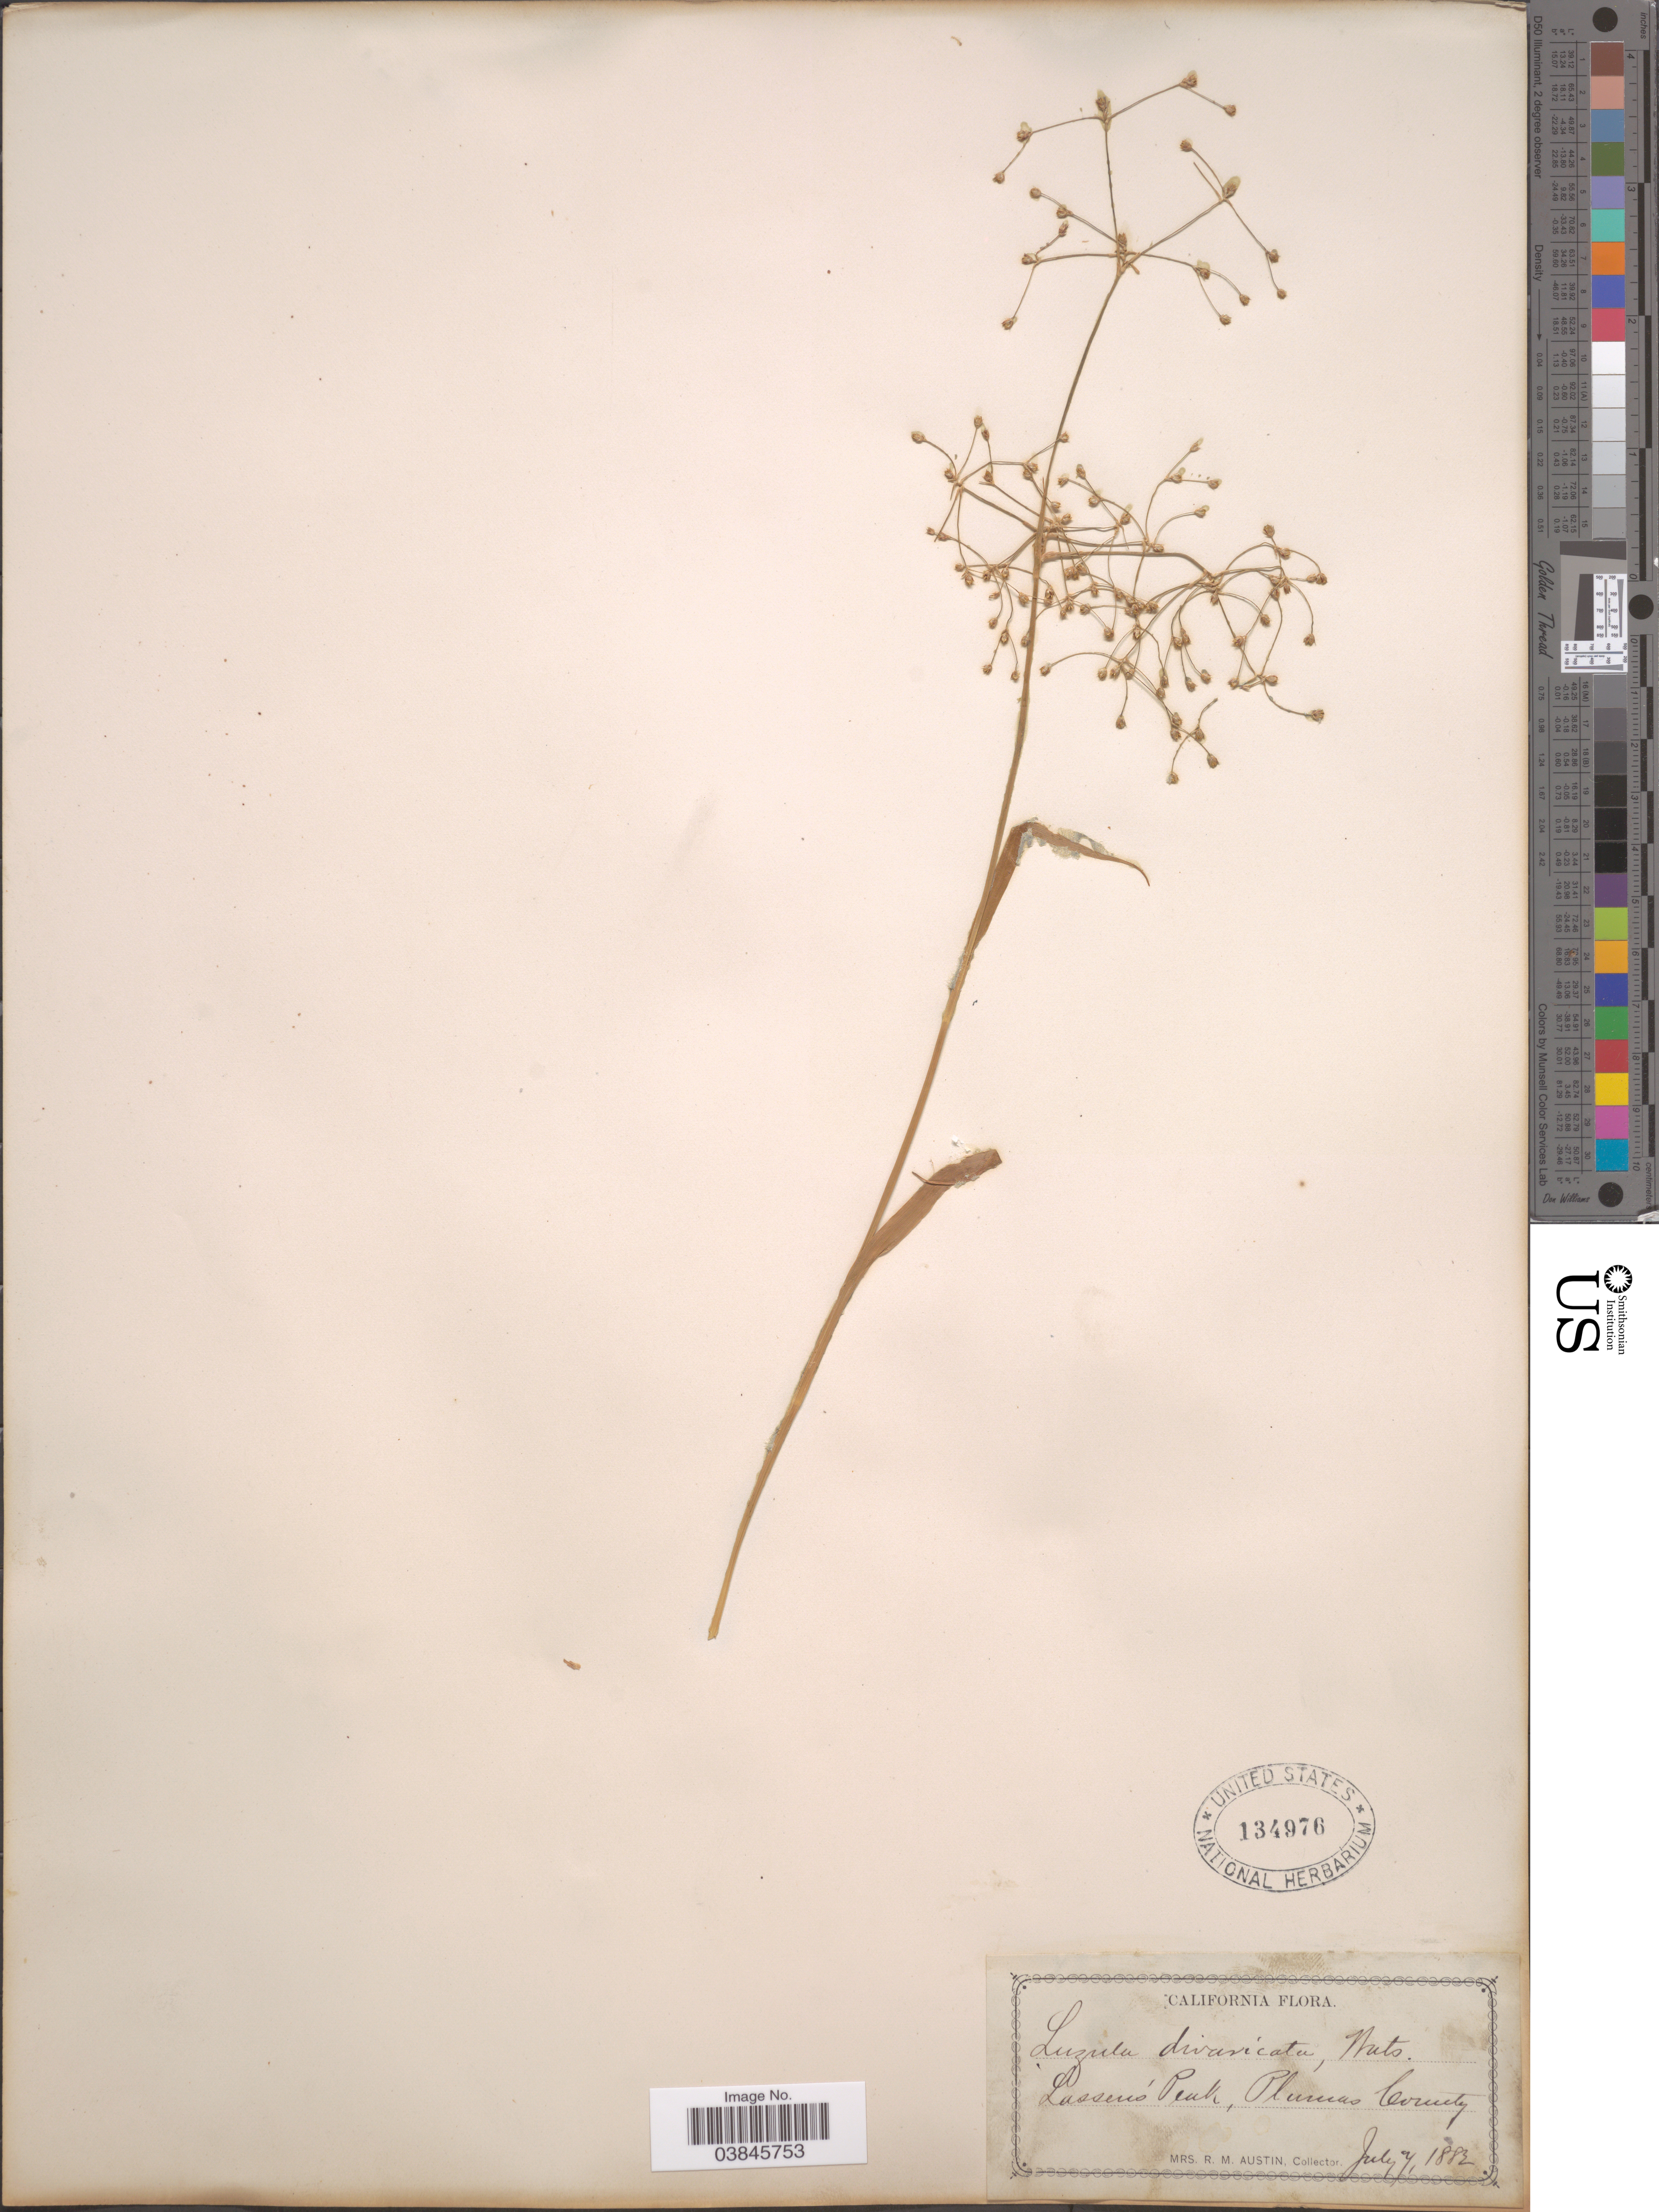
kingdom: Plantae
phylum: Tracheophyta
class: Liliopsida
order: Poales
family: Juncaceae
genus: Luzula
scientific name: Luzula divaricata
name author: S. Watson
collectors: R. Austin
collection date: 1882-07-07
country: United States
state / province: California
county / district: Plumas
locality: Lassen's Peak, Plumas County.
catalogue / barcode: US 134976